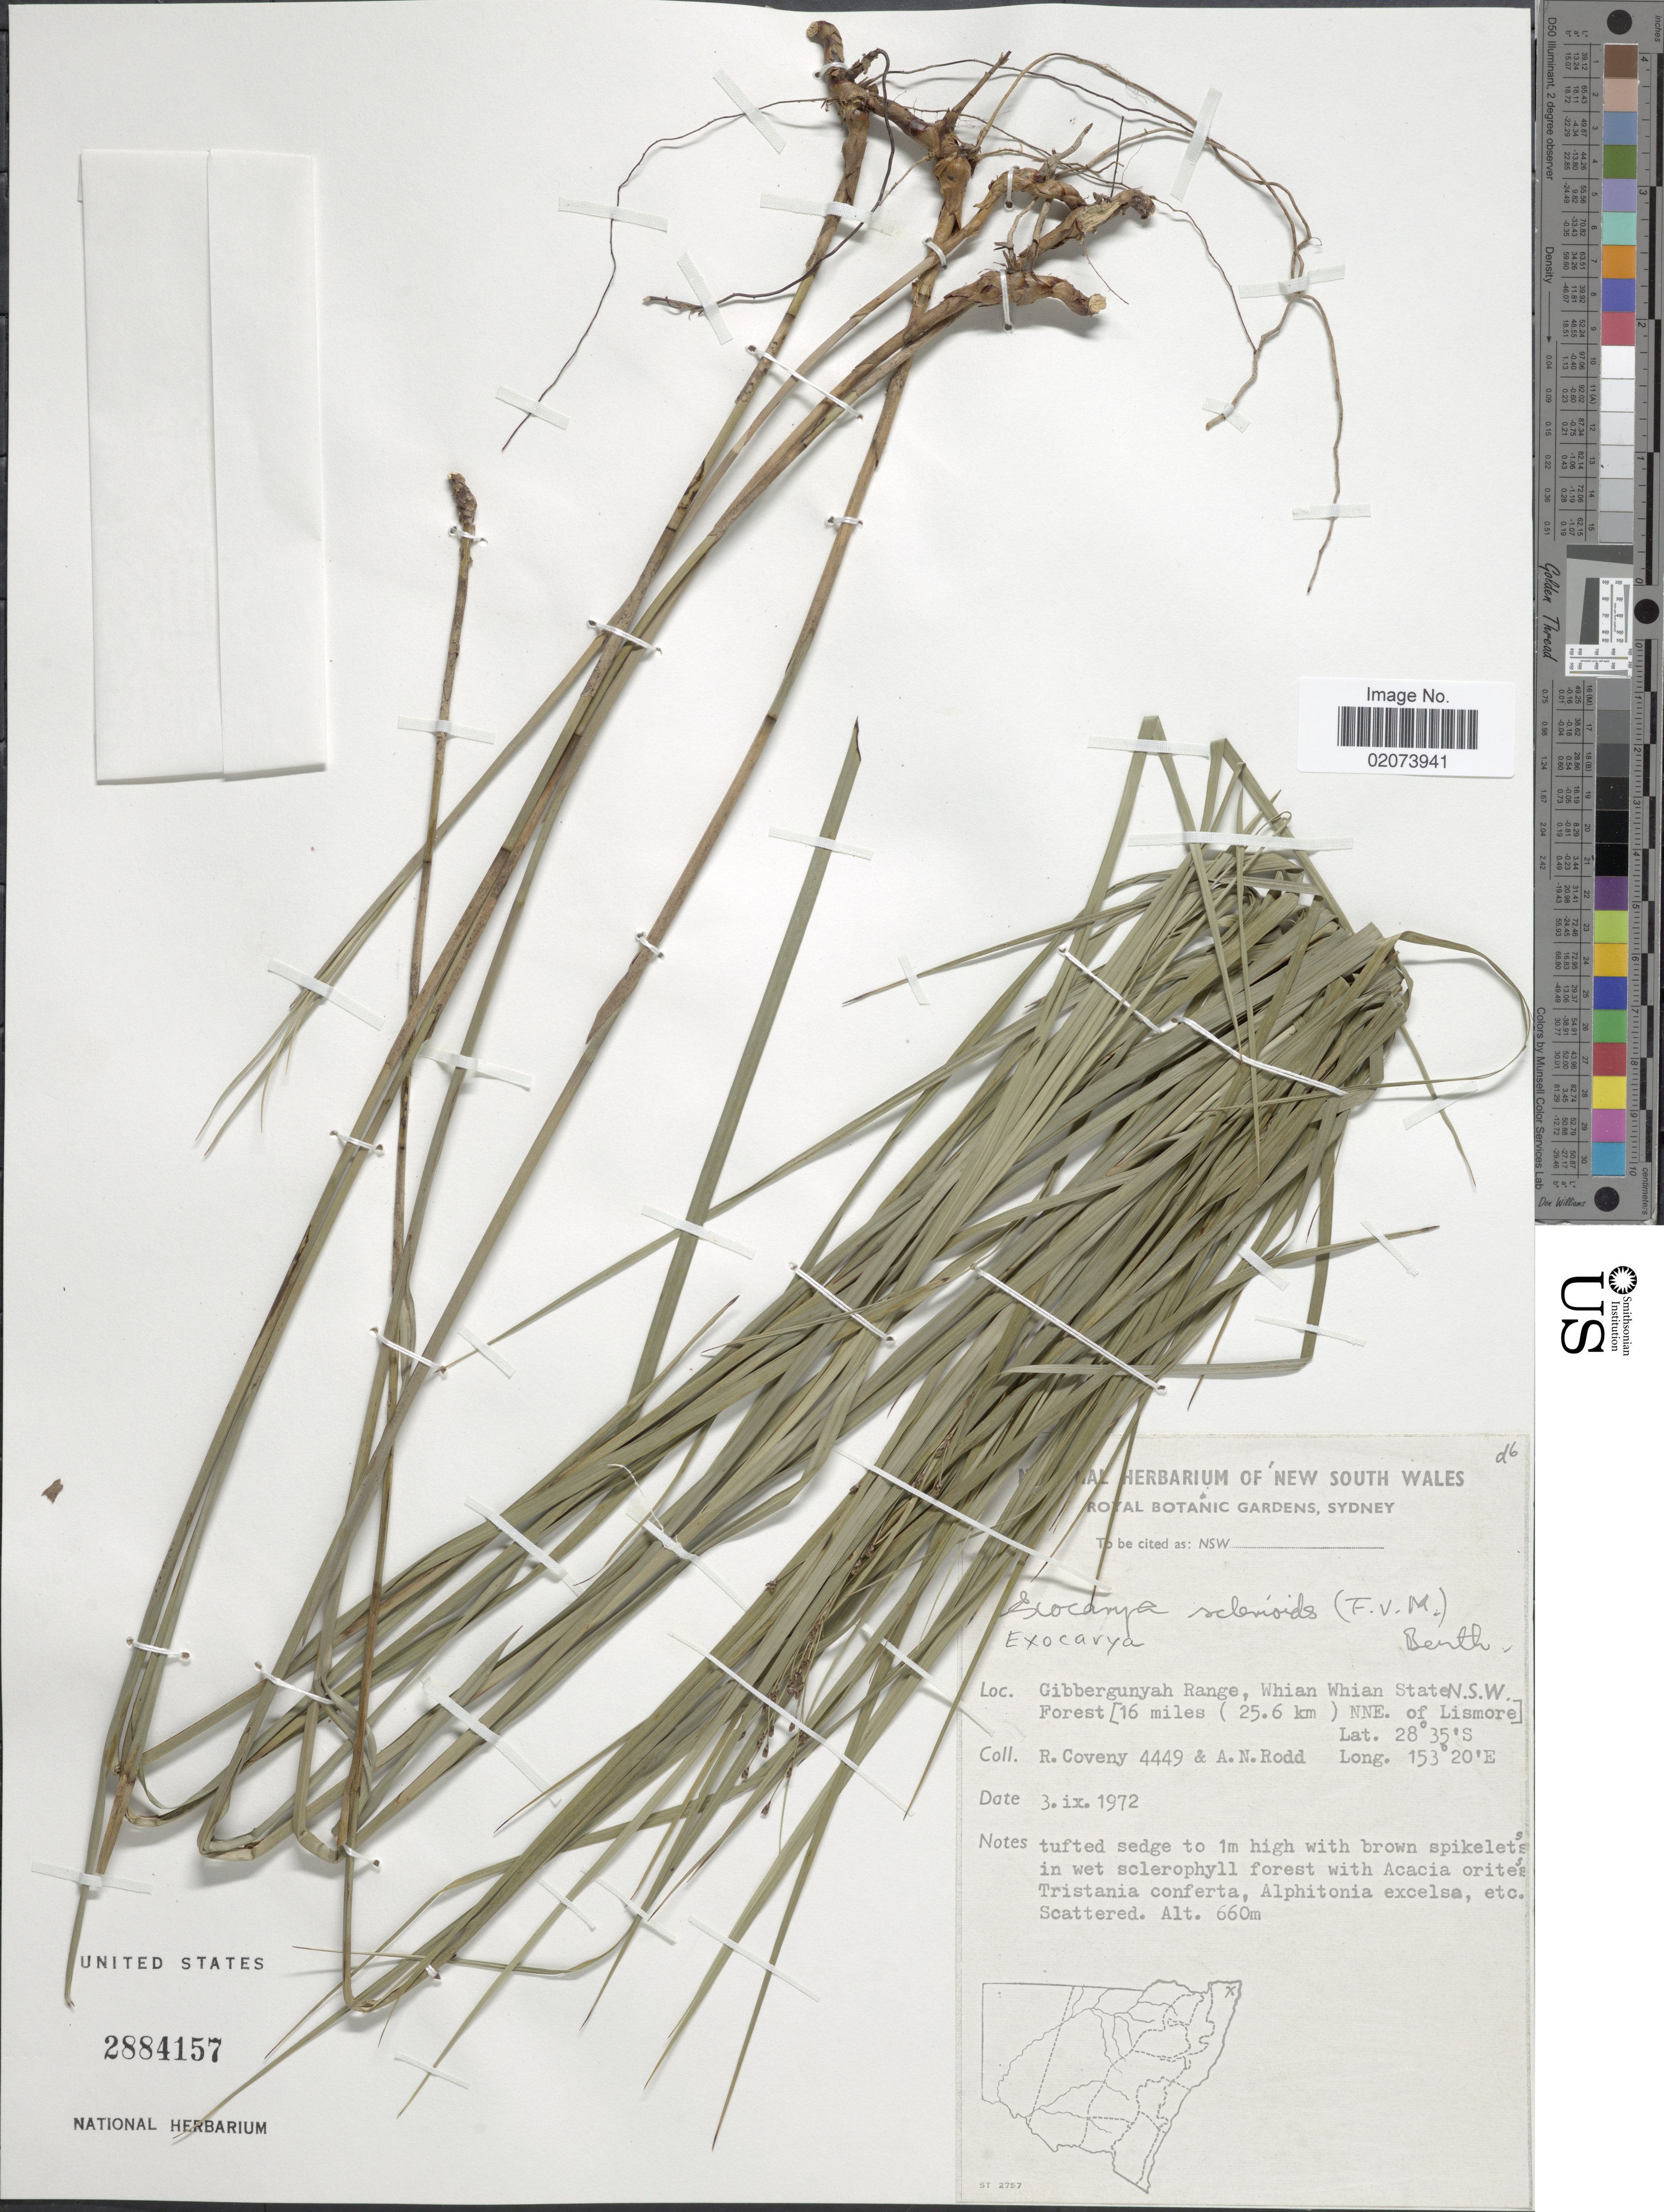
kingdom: Plantae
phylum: Tracheophyta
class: Liliopsida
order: Poales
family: Cyperaceae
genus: Exocarya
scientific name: Exocarya sclerioides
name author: (F. Muell.) Benth.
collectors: R. Coveny & A. Rodd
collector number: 4449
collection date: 1972-09-03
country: Australia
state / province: New South Wales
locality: Gibbergunyah Range, Whian Whian State Forest, 16 miles (25.6 km) NNE of Lismore, NSW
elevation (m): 660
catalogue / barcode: US 2884157